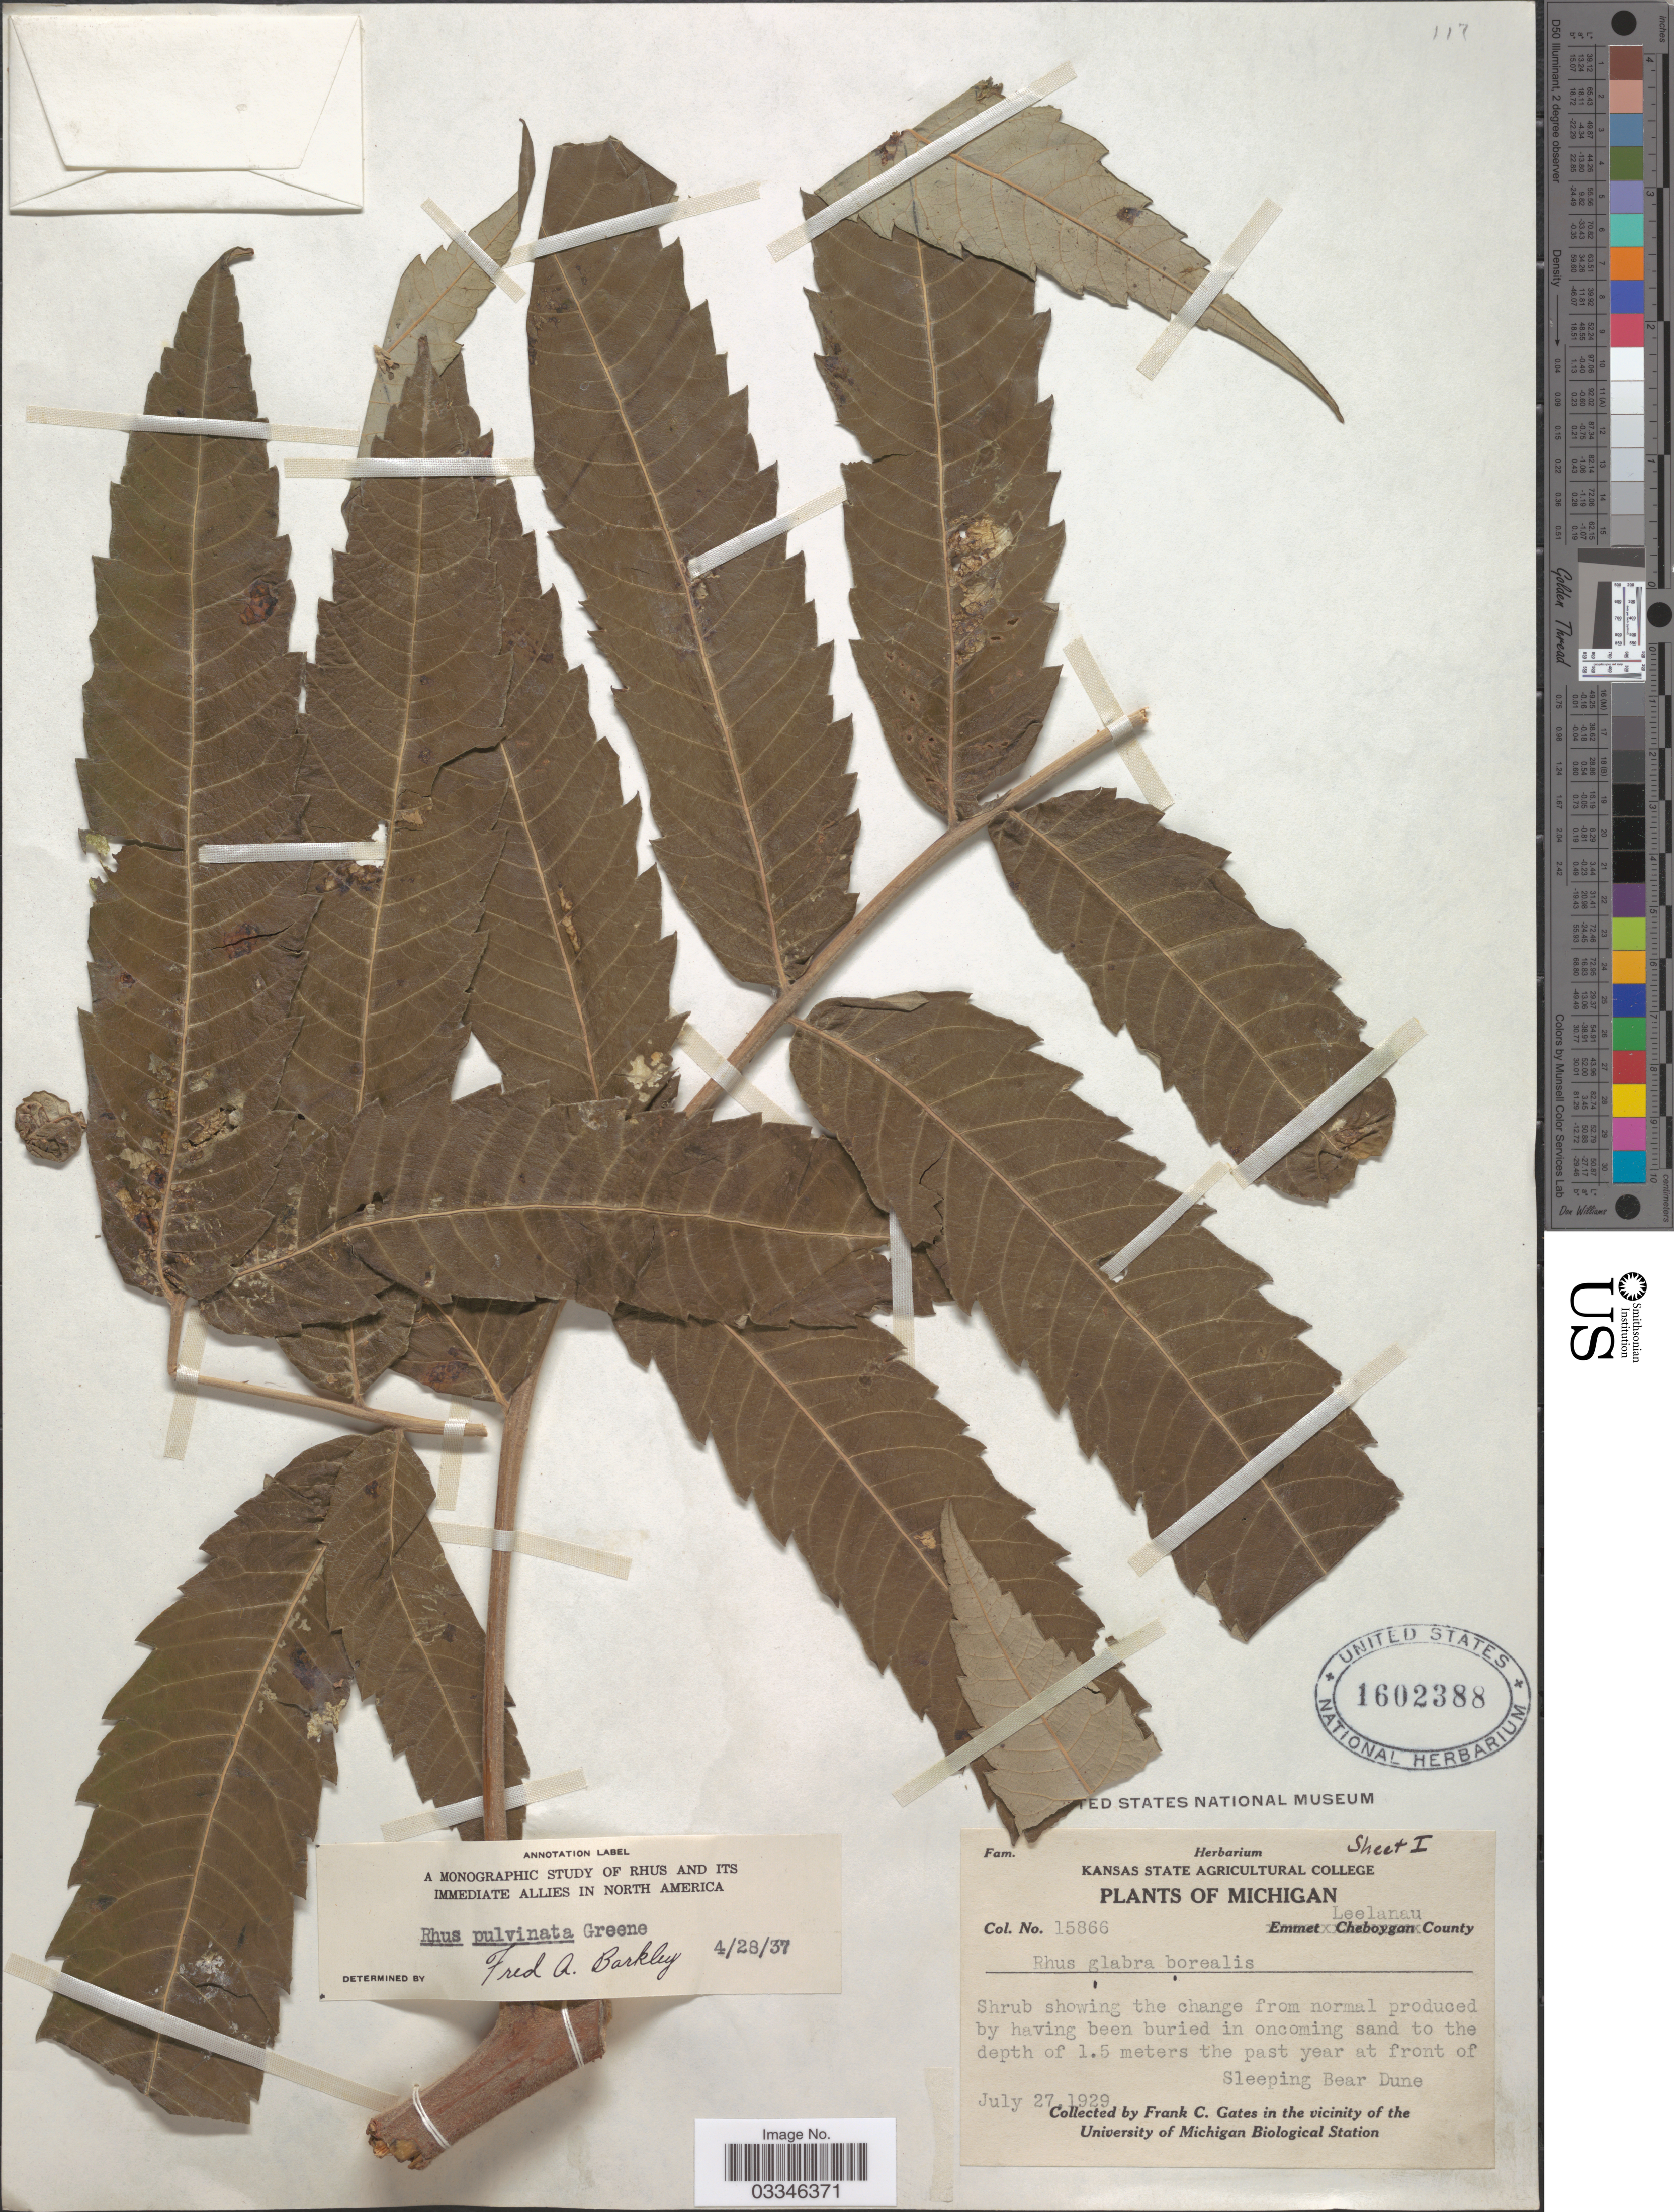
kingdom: Plantae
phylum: Tracheophyta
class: Magnoliopsida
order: Sapindales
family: Anacardiaceae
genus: Rhus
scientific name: Rhus pulvinata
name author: Greene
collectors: F. C. Gates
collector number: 15866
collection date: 1929-07-27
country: United States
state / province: Michigan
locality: Leelanau County. At front of Sleeping Bear Dune.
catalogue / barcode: US 1602388